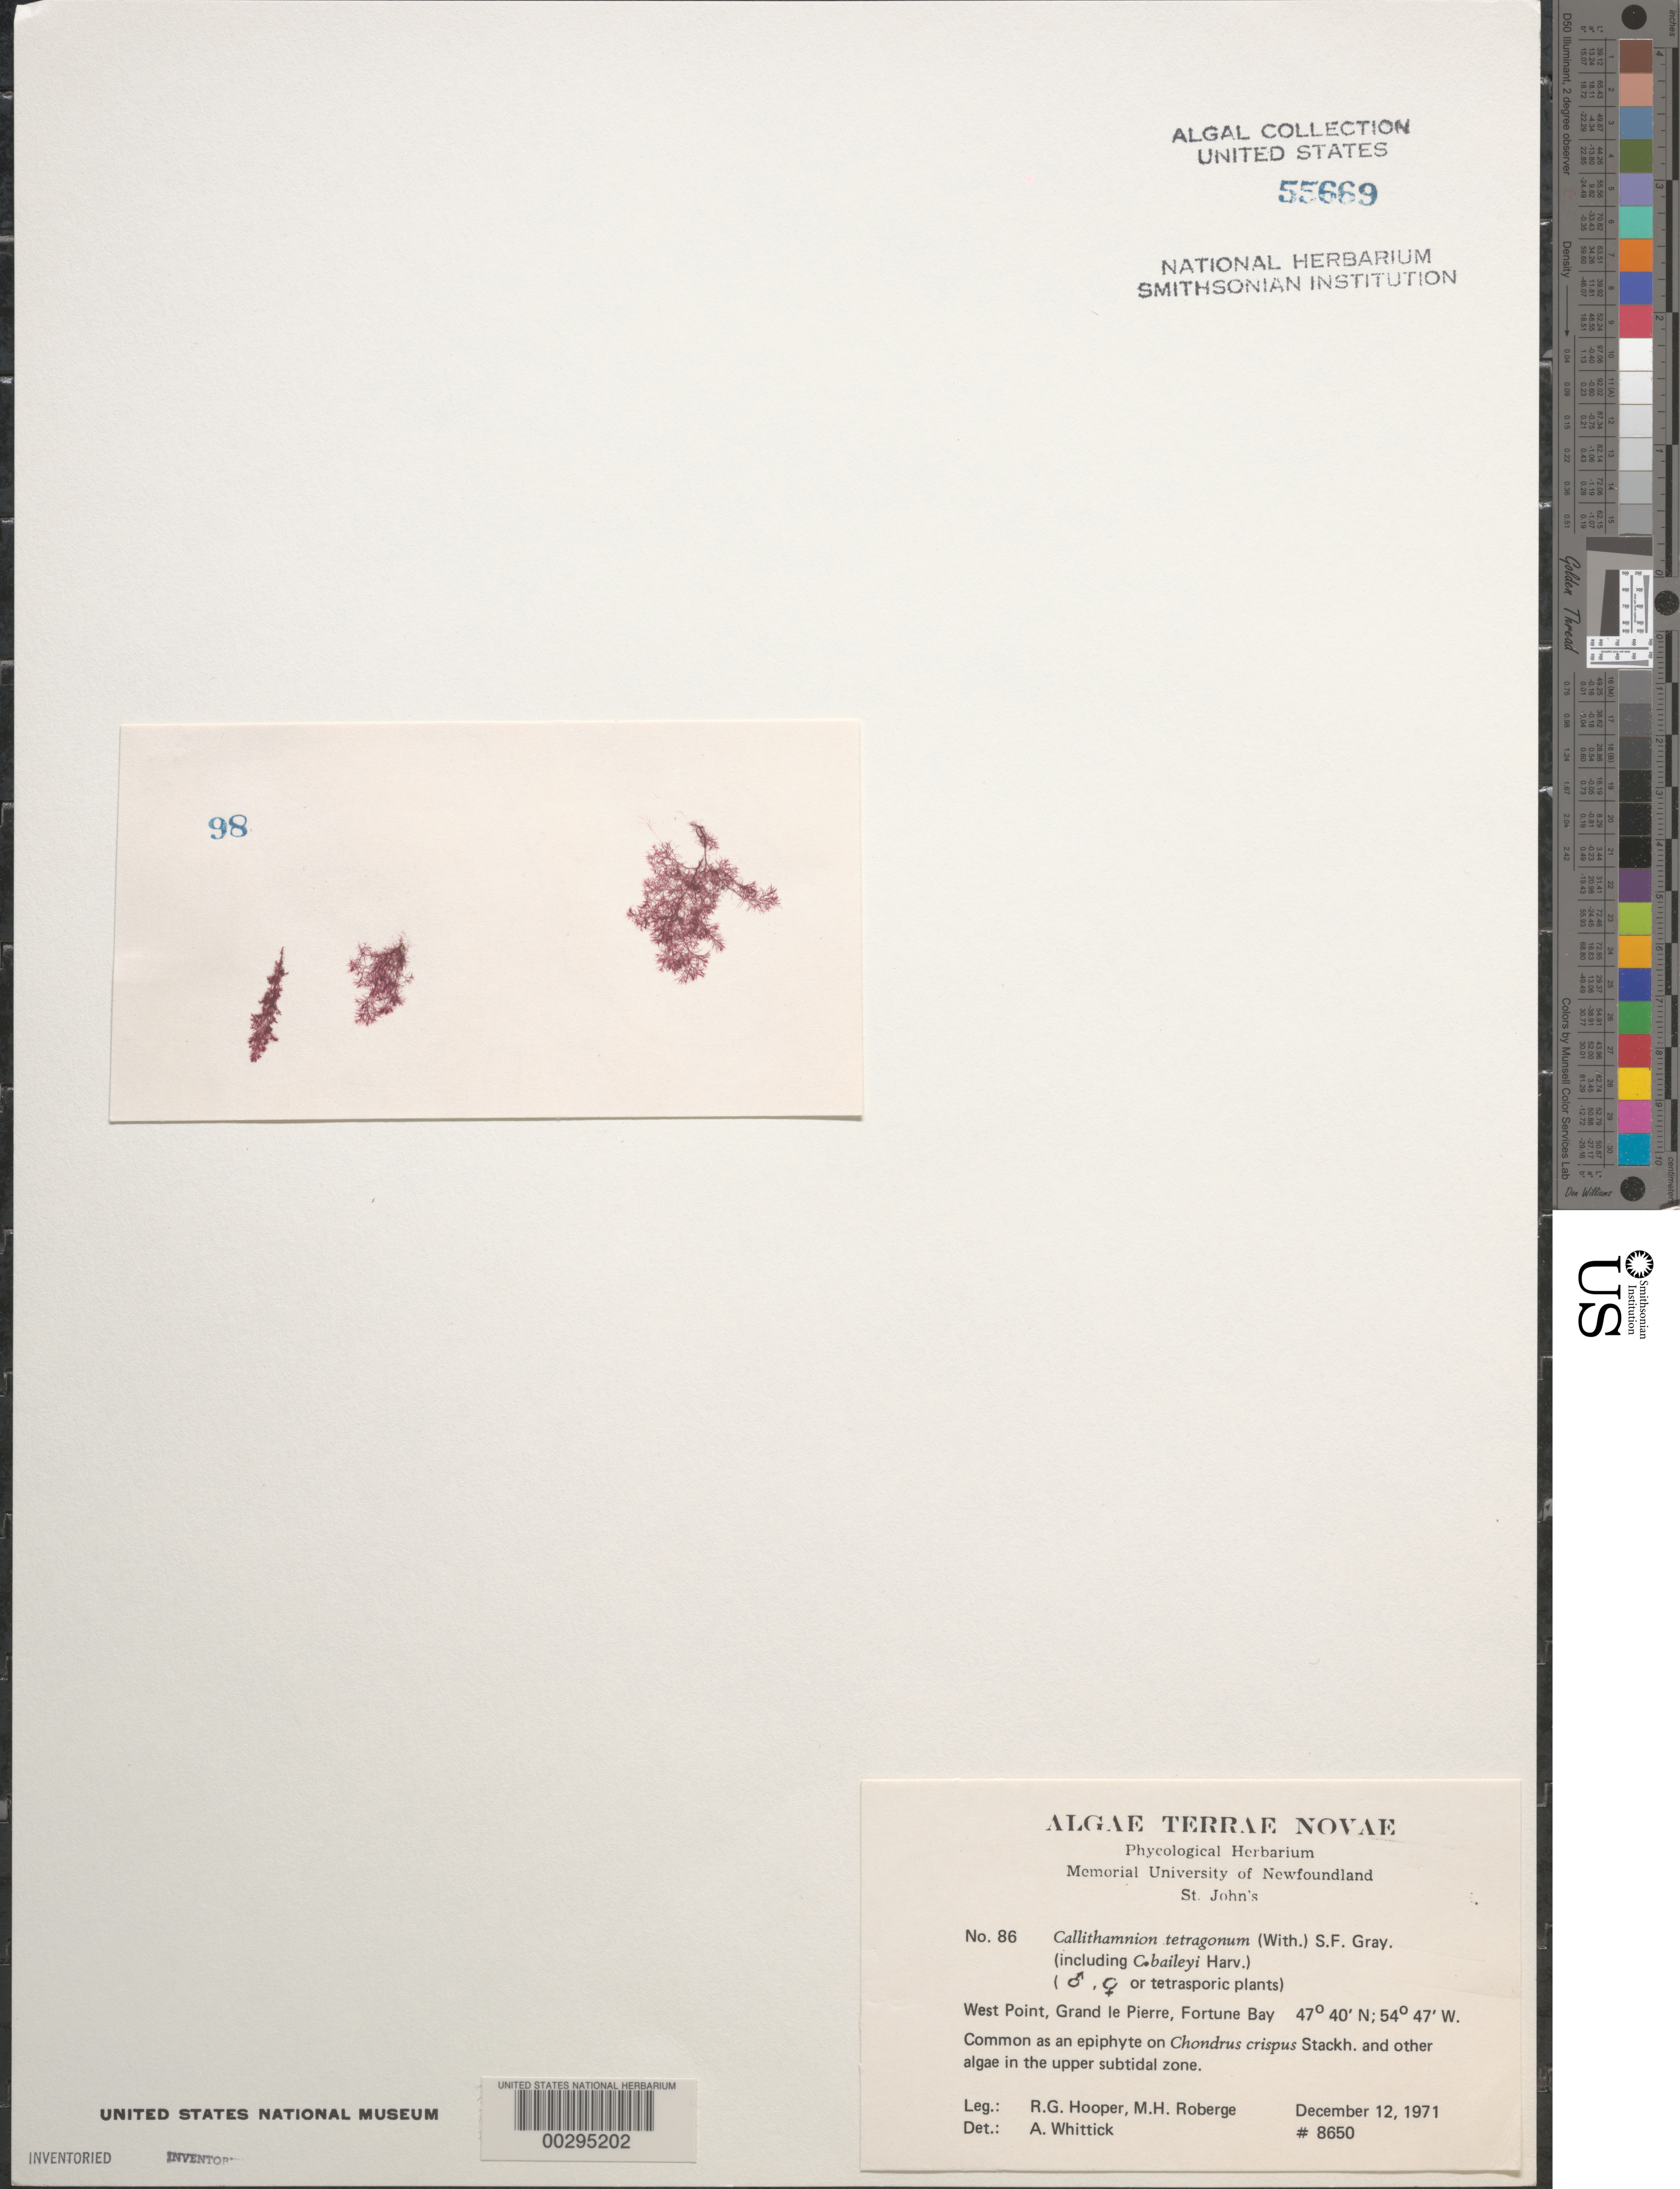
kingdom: Plantae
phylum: Rhodophyta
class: Florideophyceae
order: Ceramiales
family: Callithamniaceae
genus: Callithamnion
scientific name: Callithamnion tetragonum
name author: (With.) S.F. Gray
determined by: Whittick, A.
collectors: R. G. Hooper & M. Roberge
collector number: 8650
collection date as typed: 12 Dec 1971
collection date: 1971-12-12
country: Canada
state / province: Newfoundland and Labrador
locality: West Point, Grand le Pierre, Fortune Bay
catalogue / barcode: US 55669